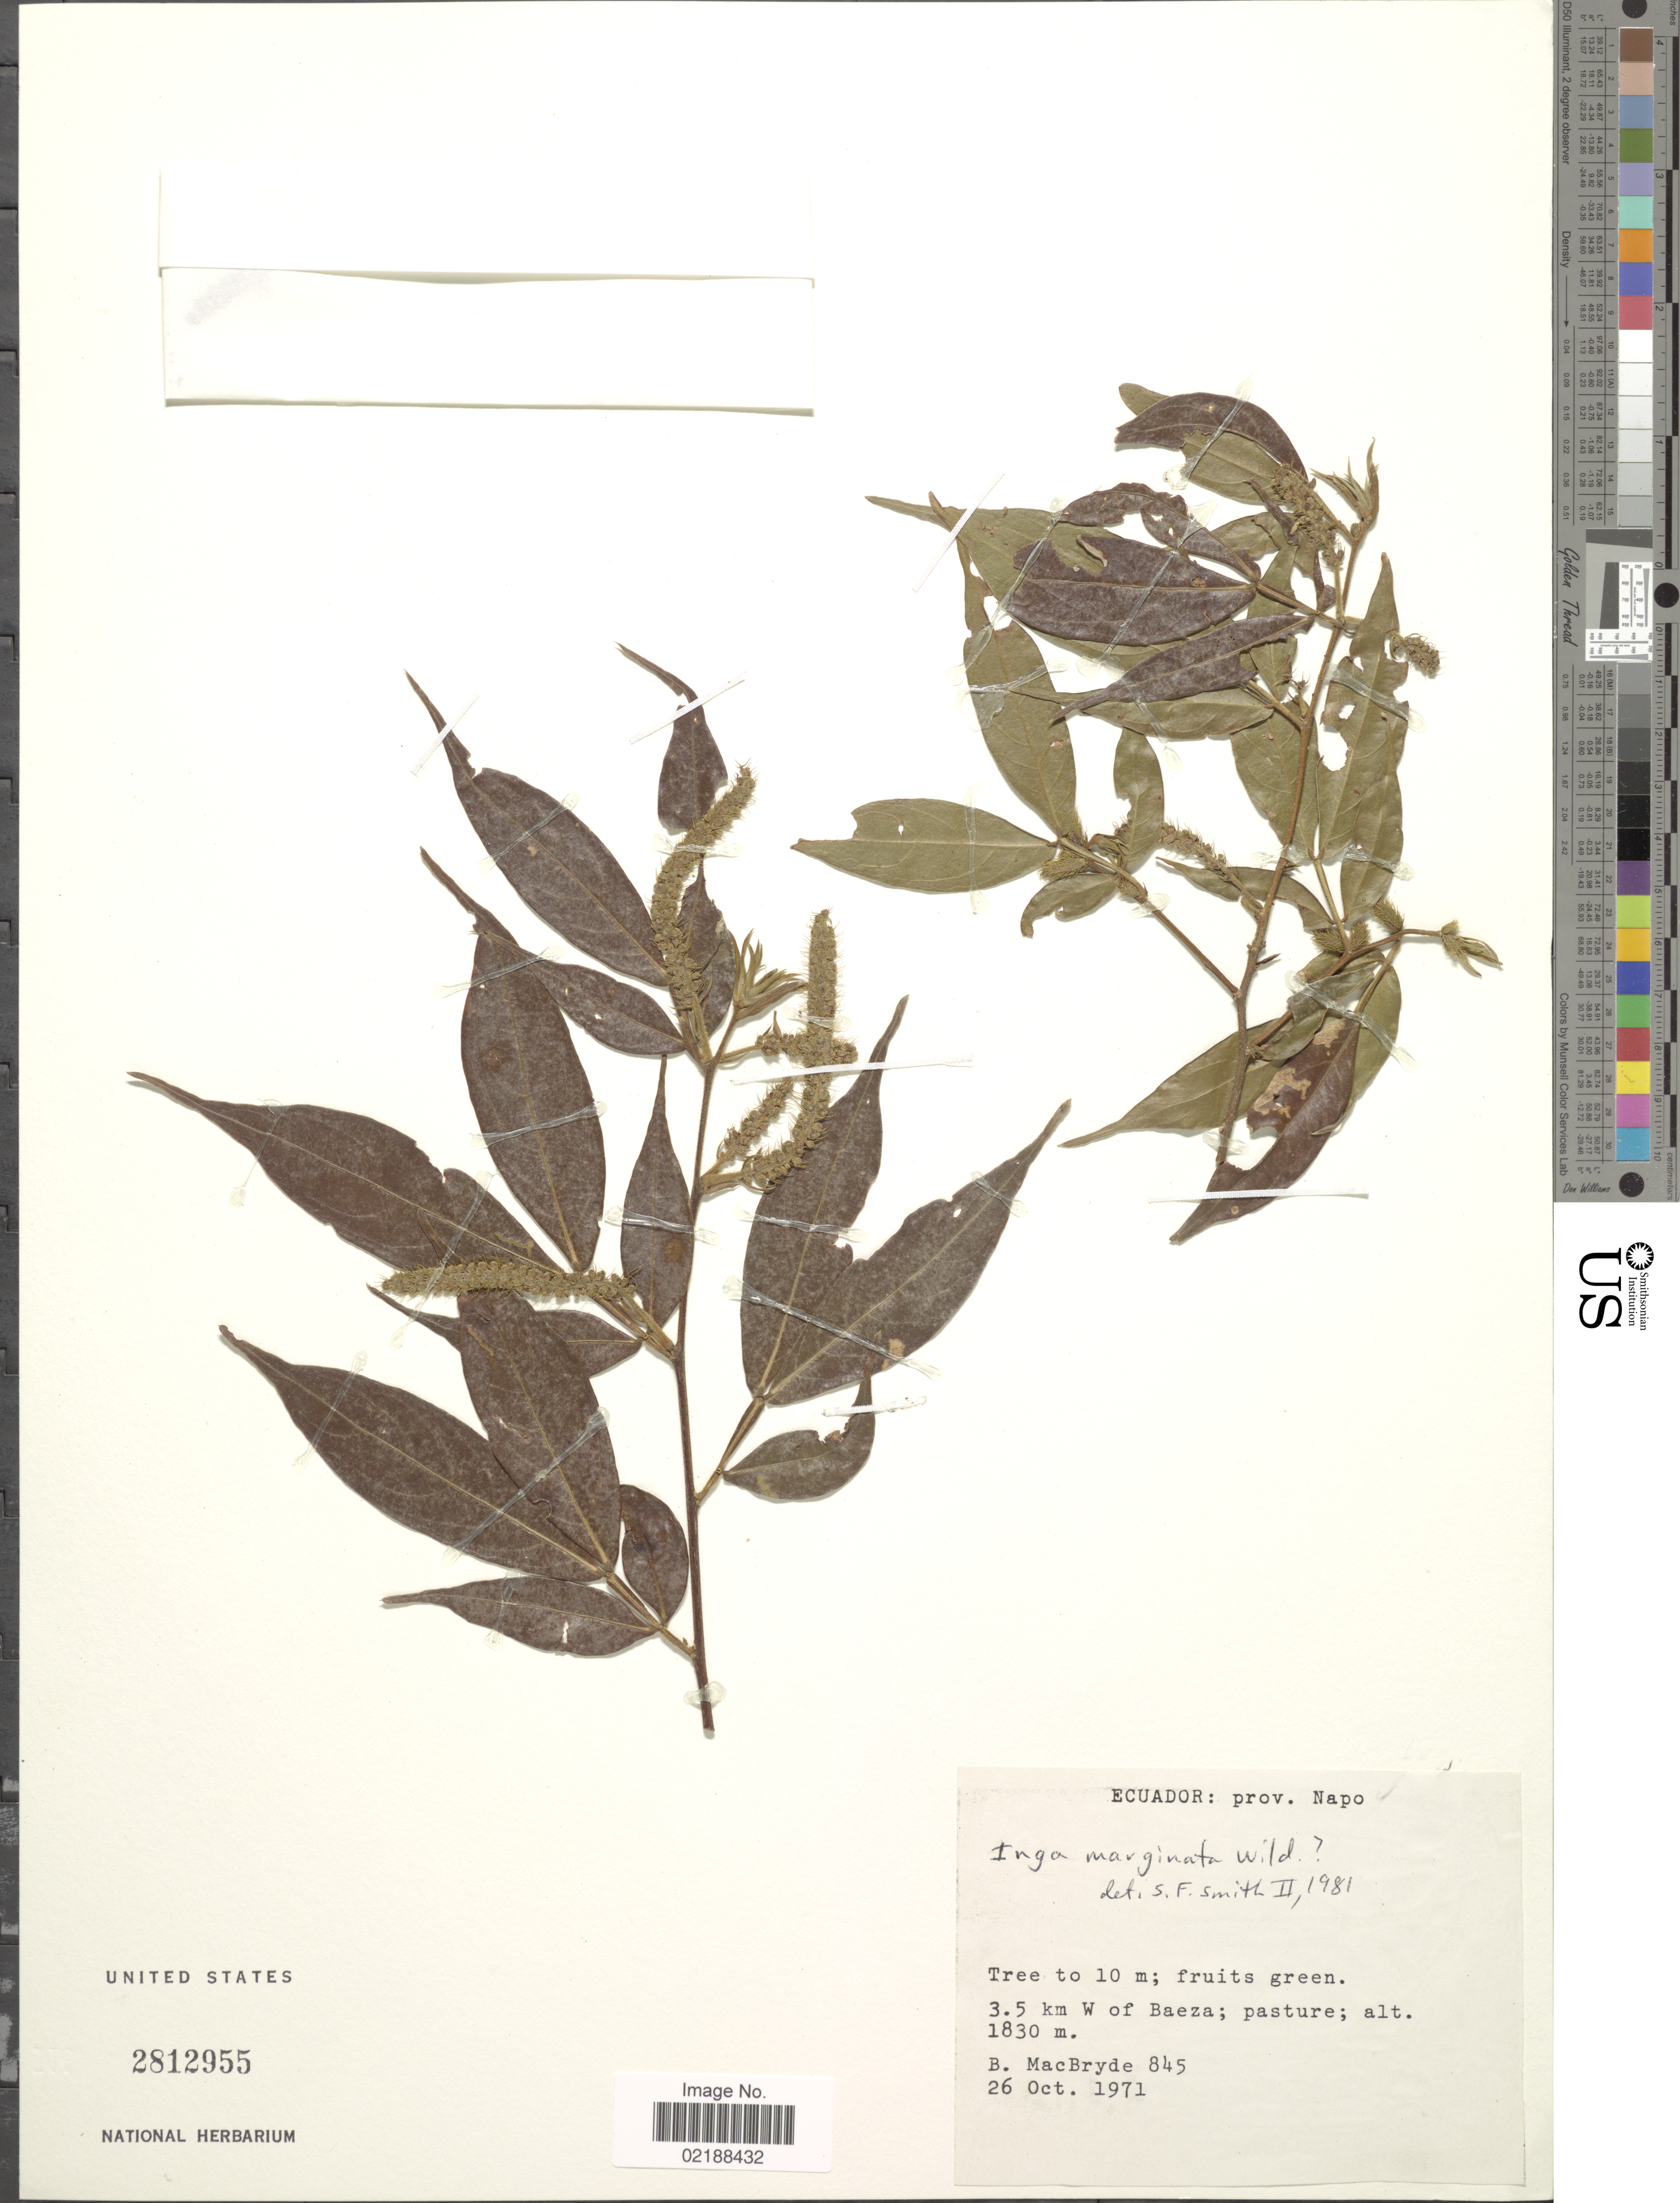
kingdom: Plantae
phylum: Tracheophyta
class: Magnoliopsida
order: Fabales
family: Fabaceae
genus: Inga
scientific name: Inga marginata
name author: Willd.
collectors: B. MacBryde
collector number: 845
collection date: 1971-10-26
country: Ecuador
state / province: Napo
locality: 3.5 km W of Baeza; pasture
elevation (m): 1830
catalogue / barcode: US 2812955